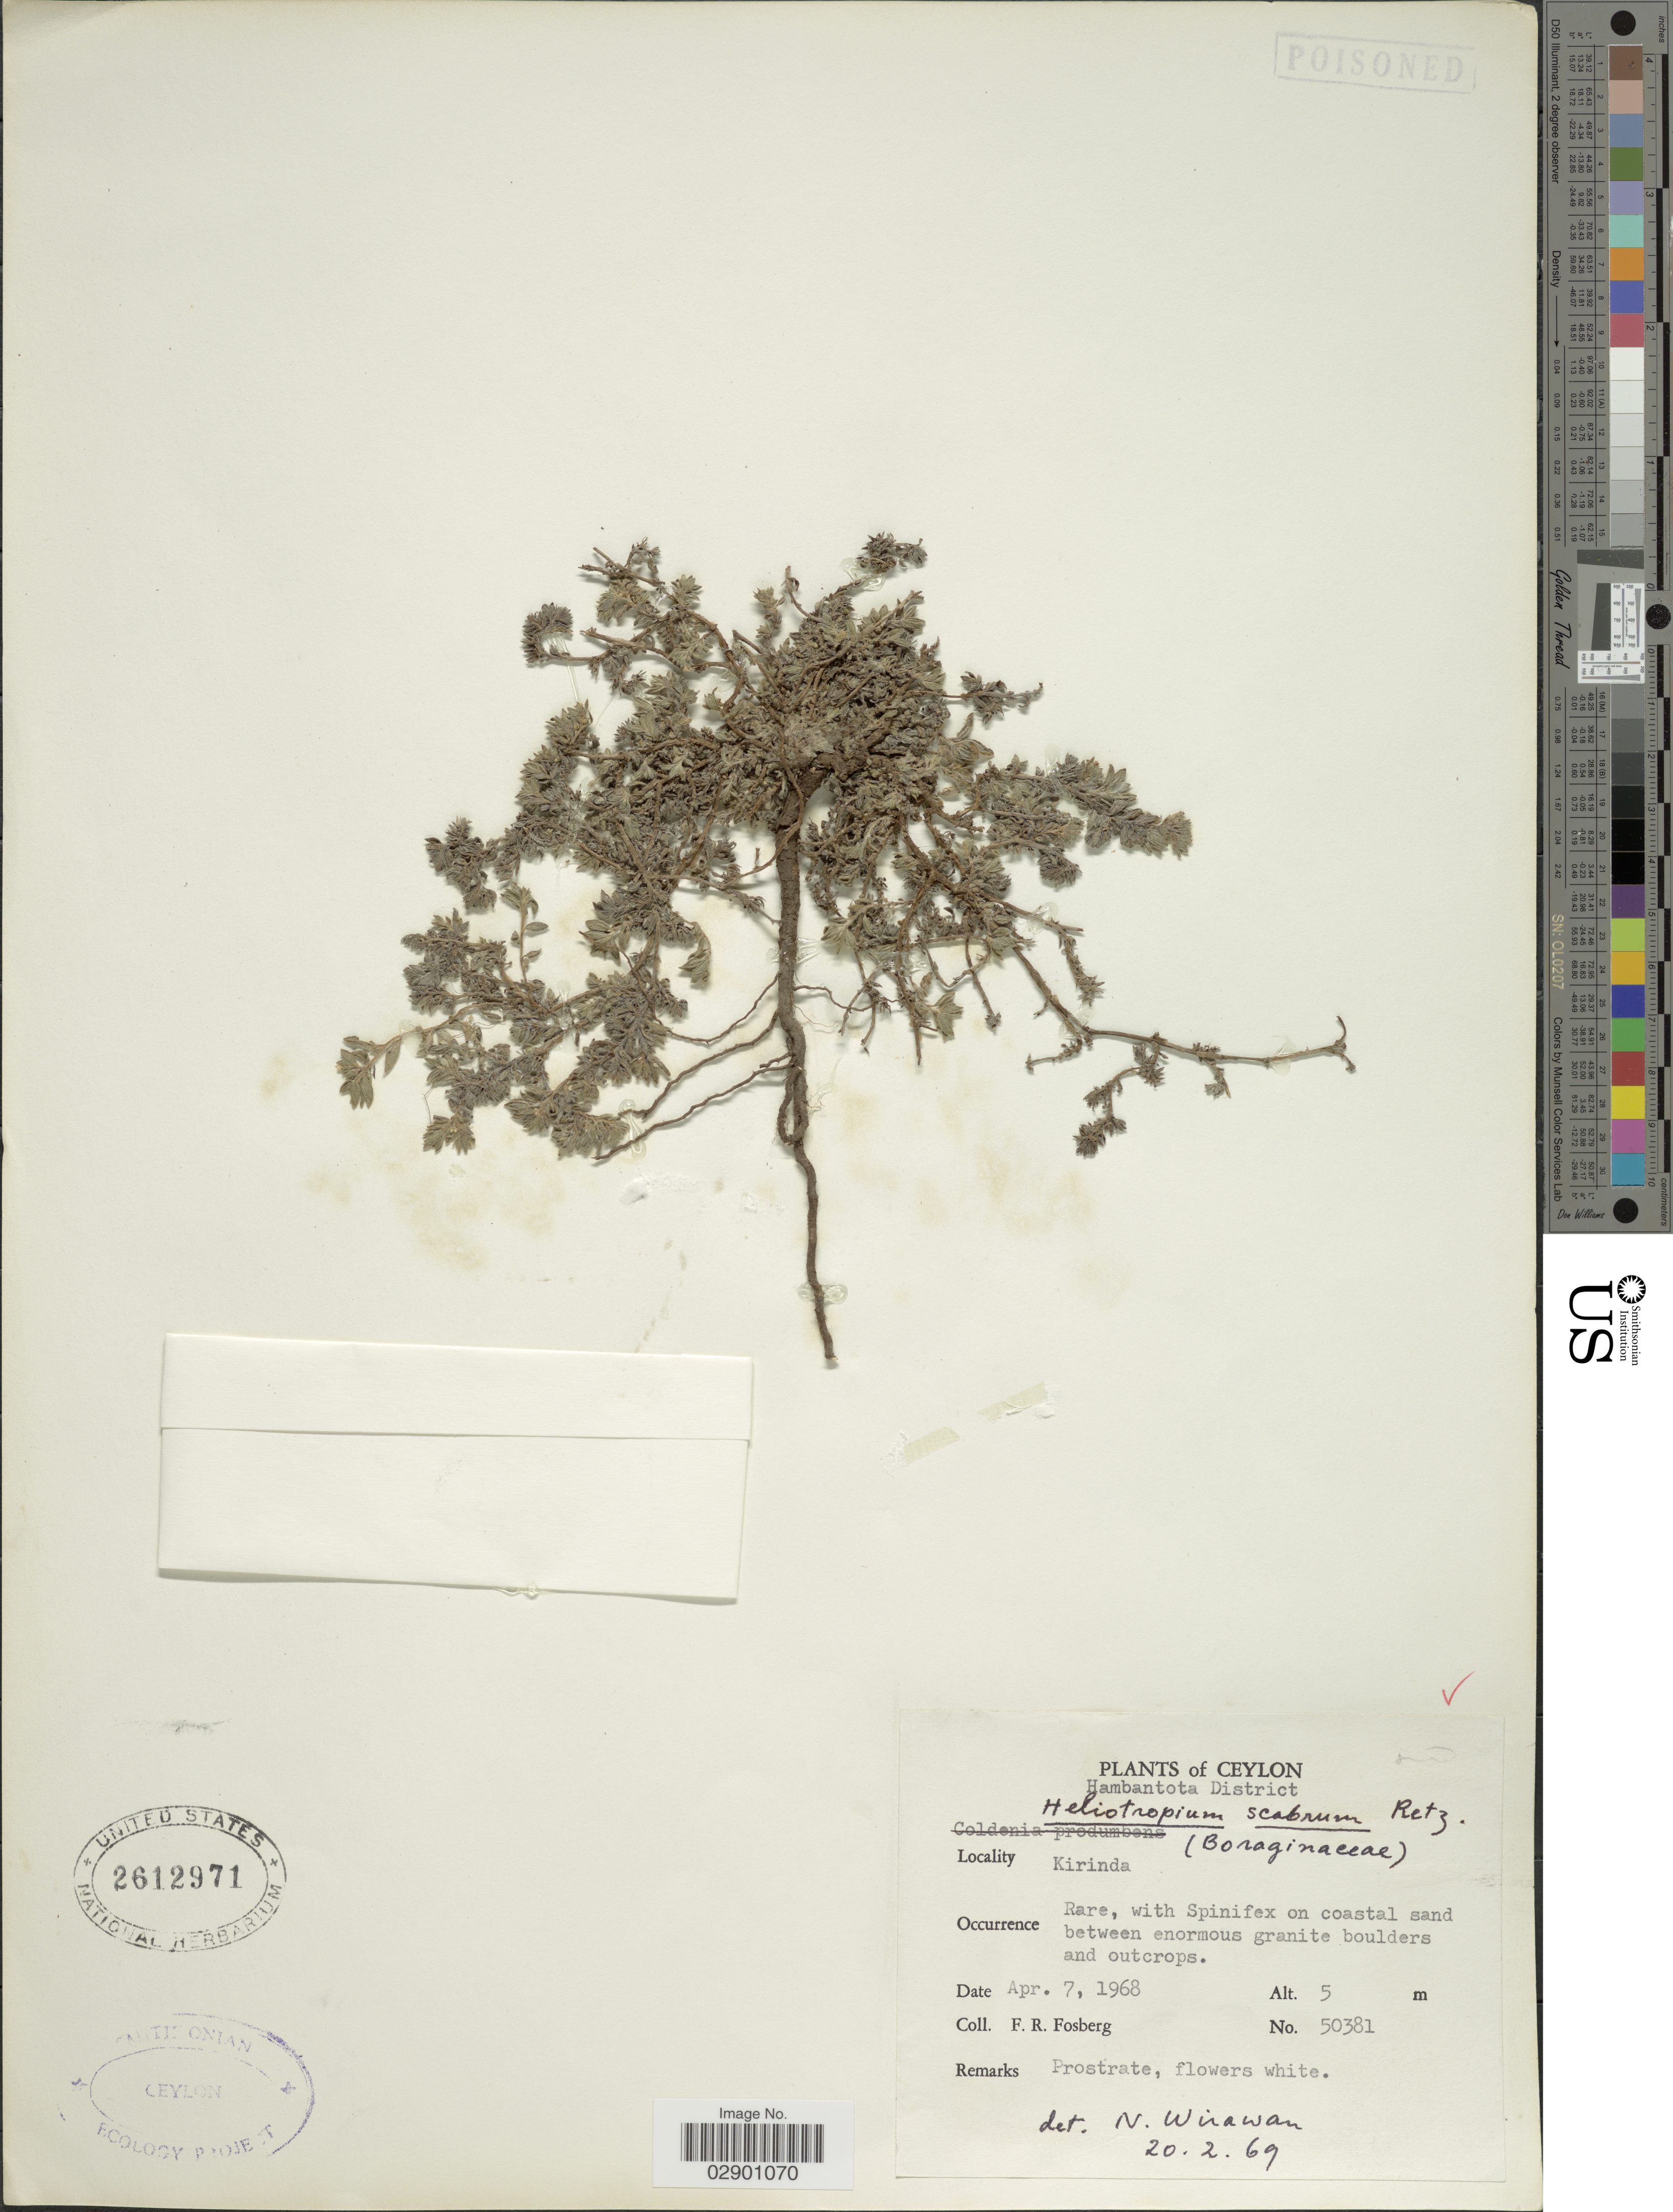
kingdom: Plantae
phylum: Tracheophyta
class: Magnoliopsida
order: Boraginales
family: Heliotropiaceae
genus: Heliotropium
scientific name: Heliotropium scabrum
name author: Retz.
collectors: F. R. Fosberg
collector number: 50381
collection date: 1968-04-07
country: Sri Lanka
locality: Ceylon. Hambantota District. Kirinda.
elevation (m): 5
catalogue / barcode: US 2612971